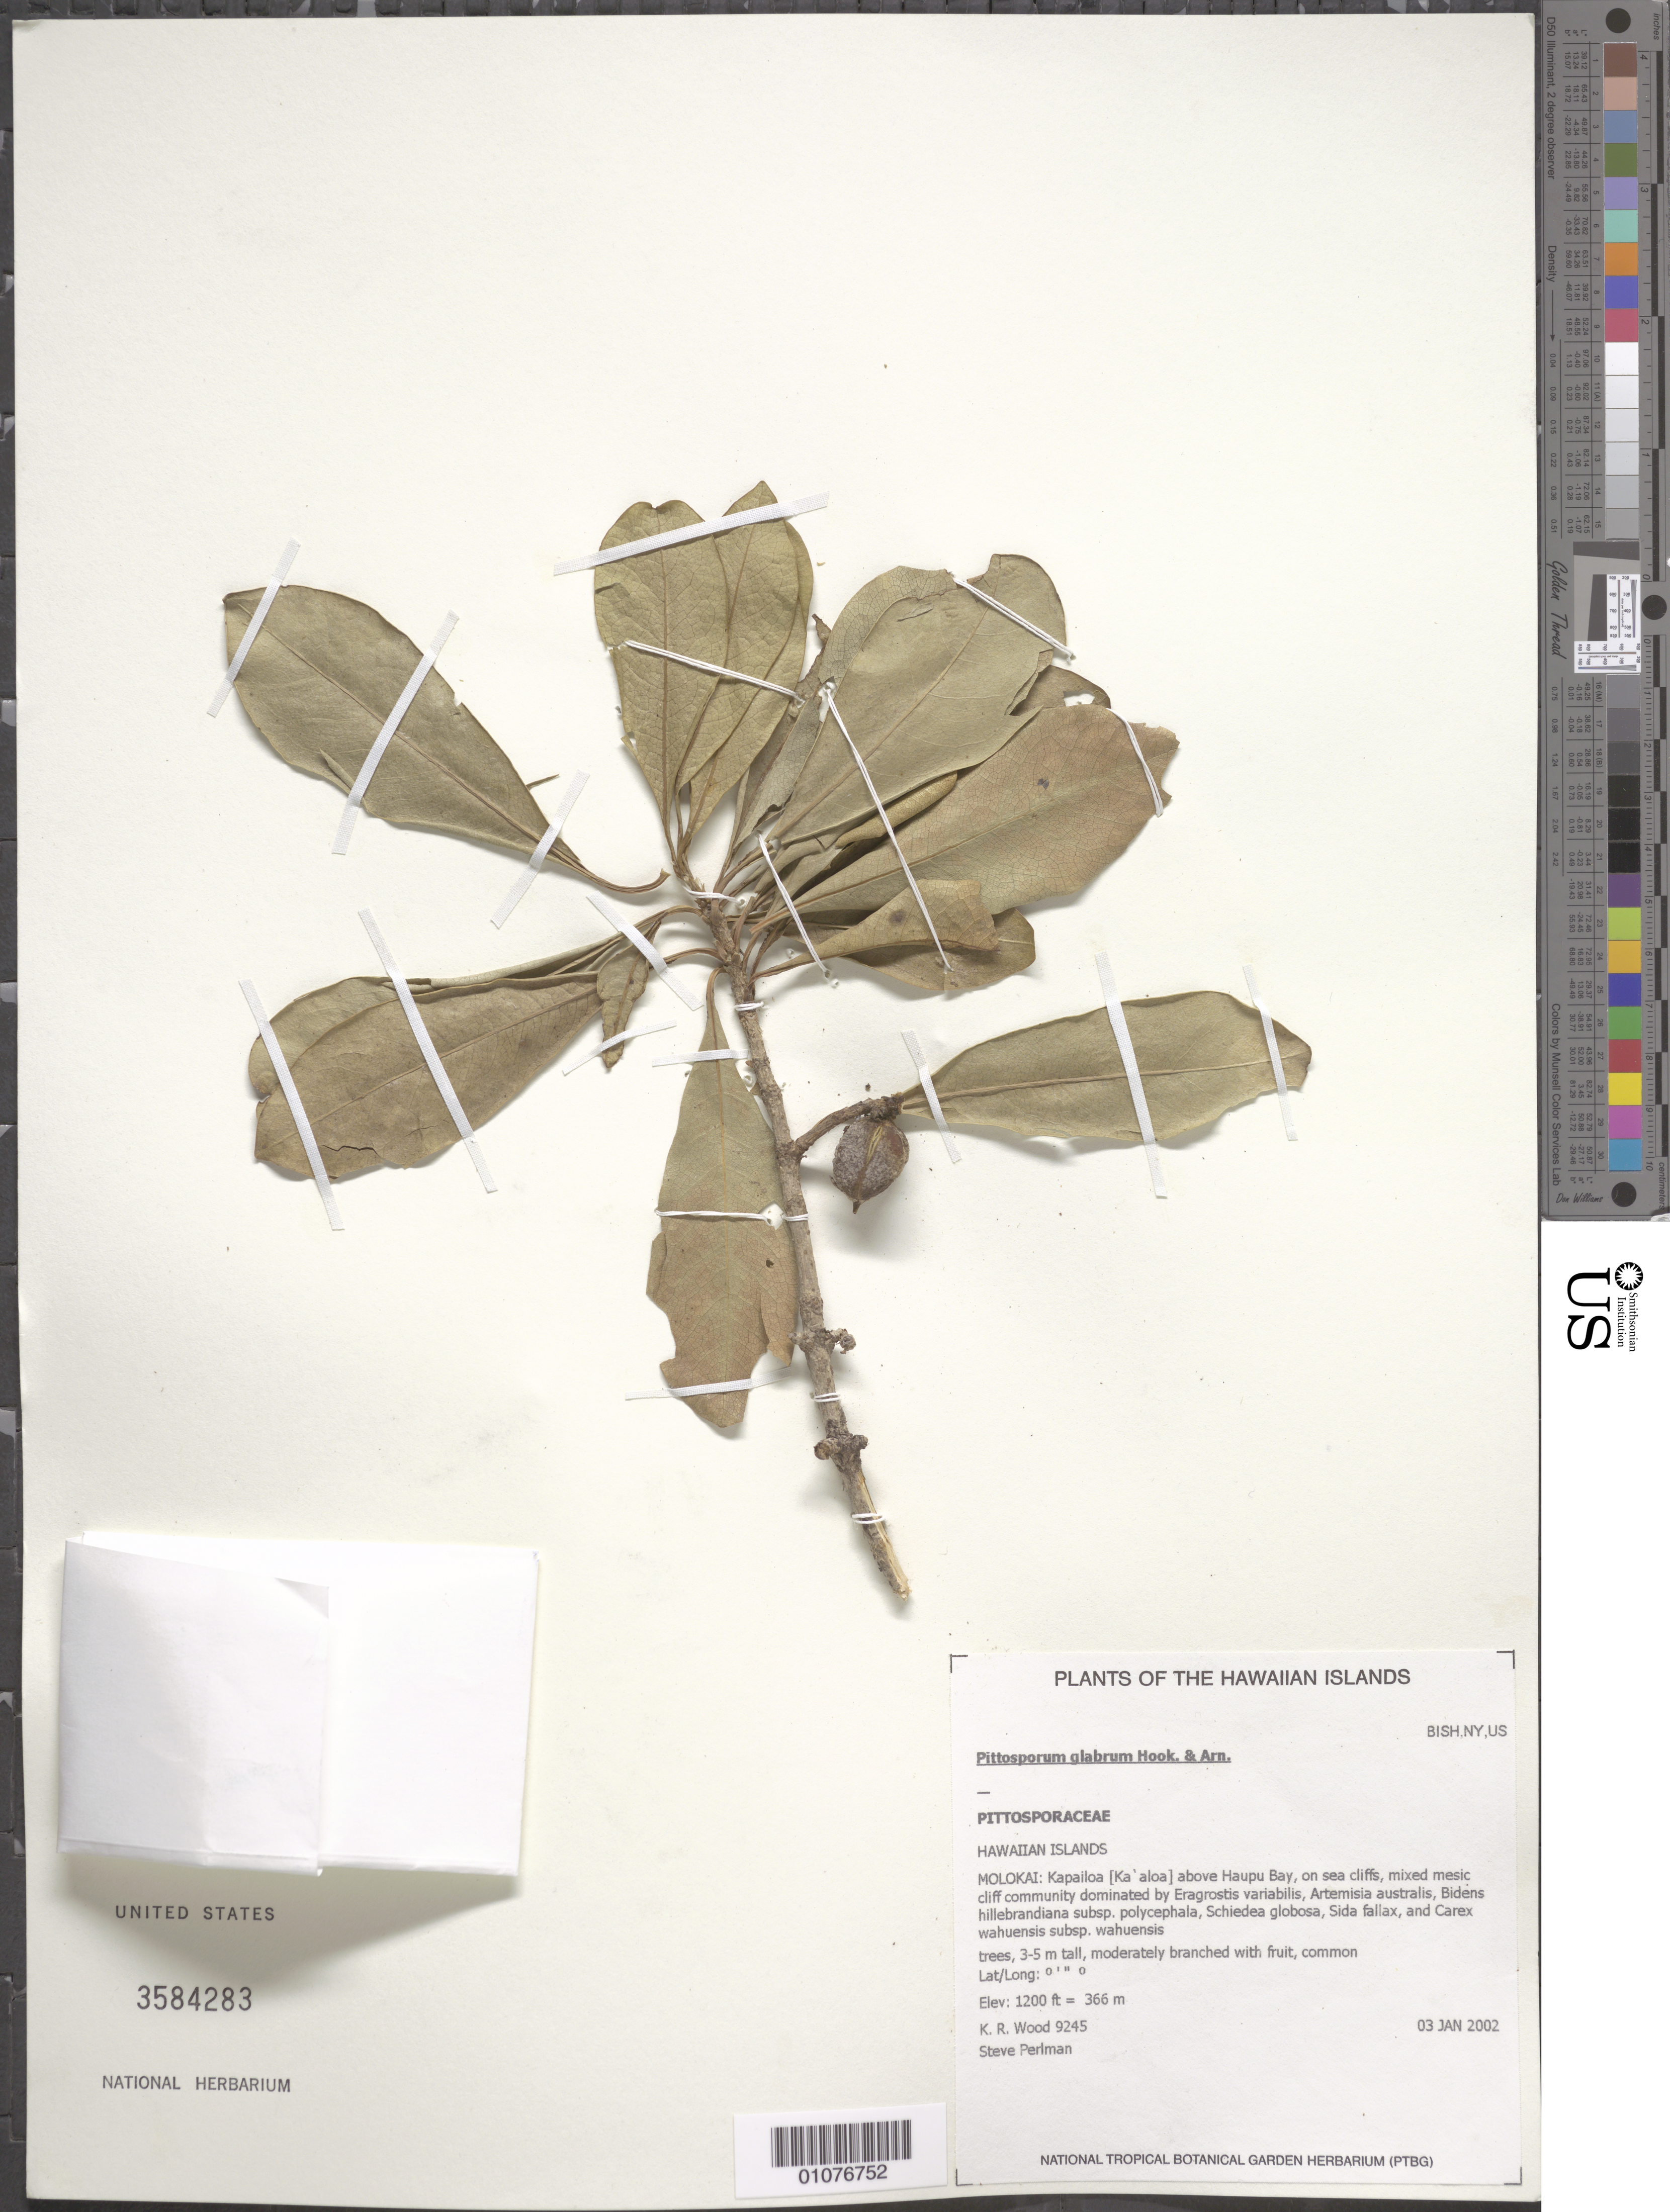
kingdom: Plantae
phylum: Tracheophyta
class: Magnoliopsida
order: Apiales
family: Pittosporaceae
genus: Pittosporum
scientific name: Pittosporum glabrum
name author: Hook. & Arn.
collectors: K. R. Wood & S. P. Perlman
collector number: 9245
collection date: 2002-01-03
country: United States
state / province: Hawaii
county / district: Maui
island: Moloka'i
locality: Kapailoa (Ka'aloa) above Haupu Bay, on sea cliffs.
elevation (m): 366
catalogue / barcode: US 3584283